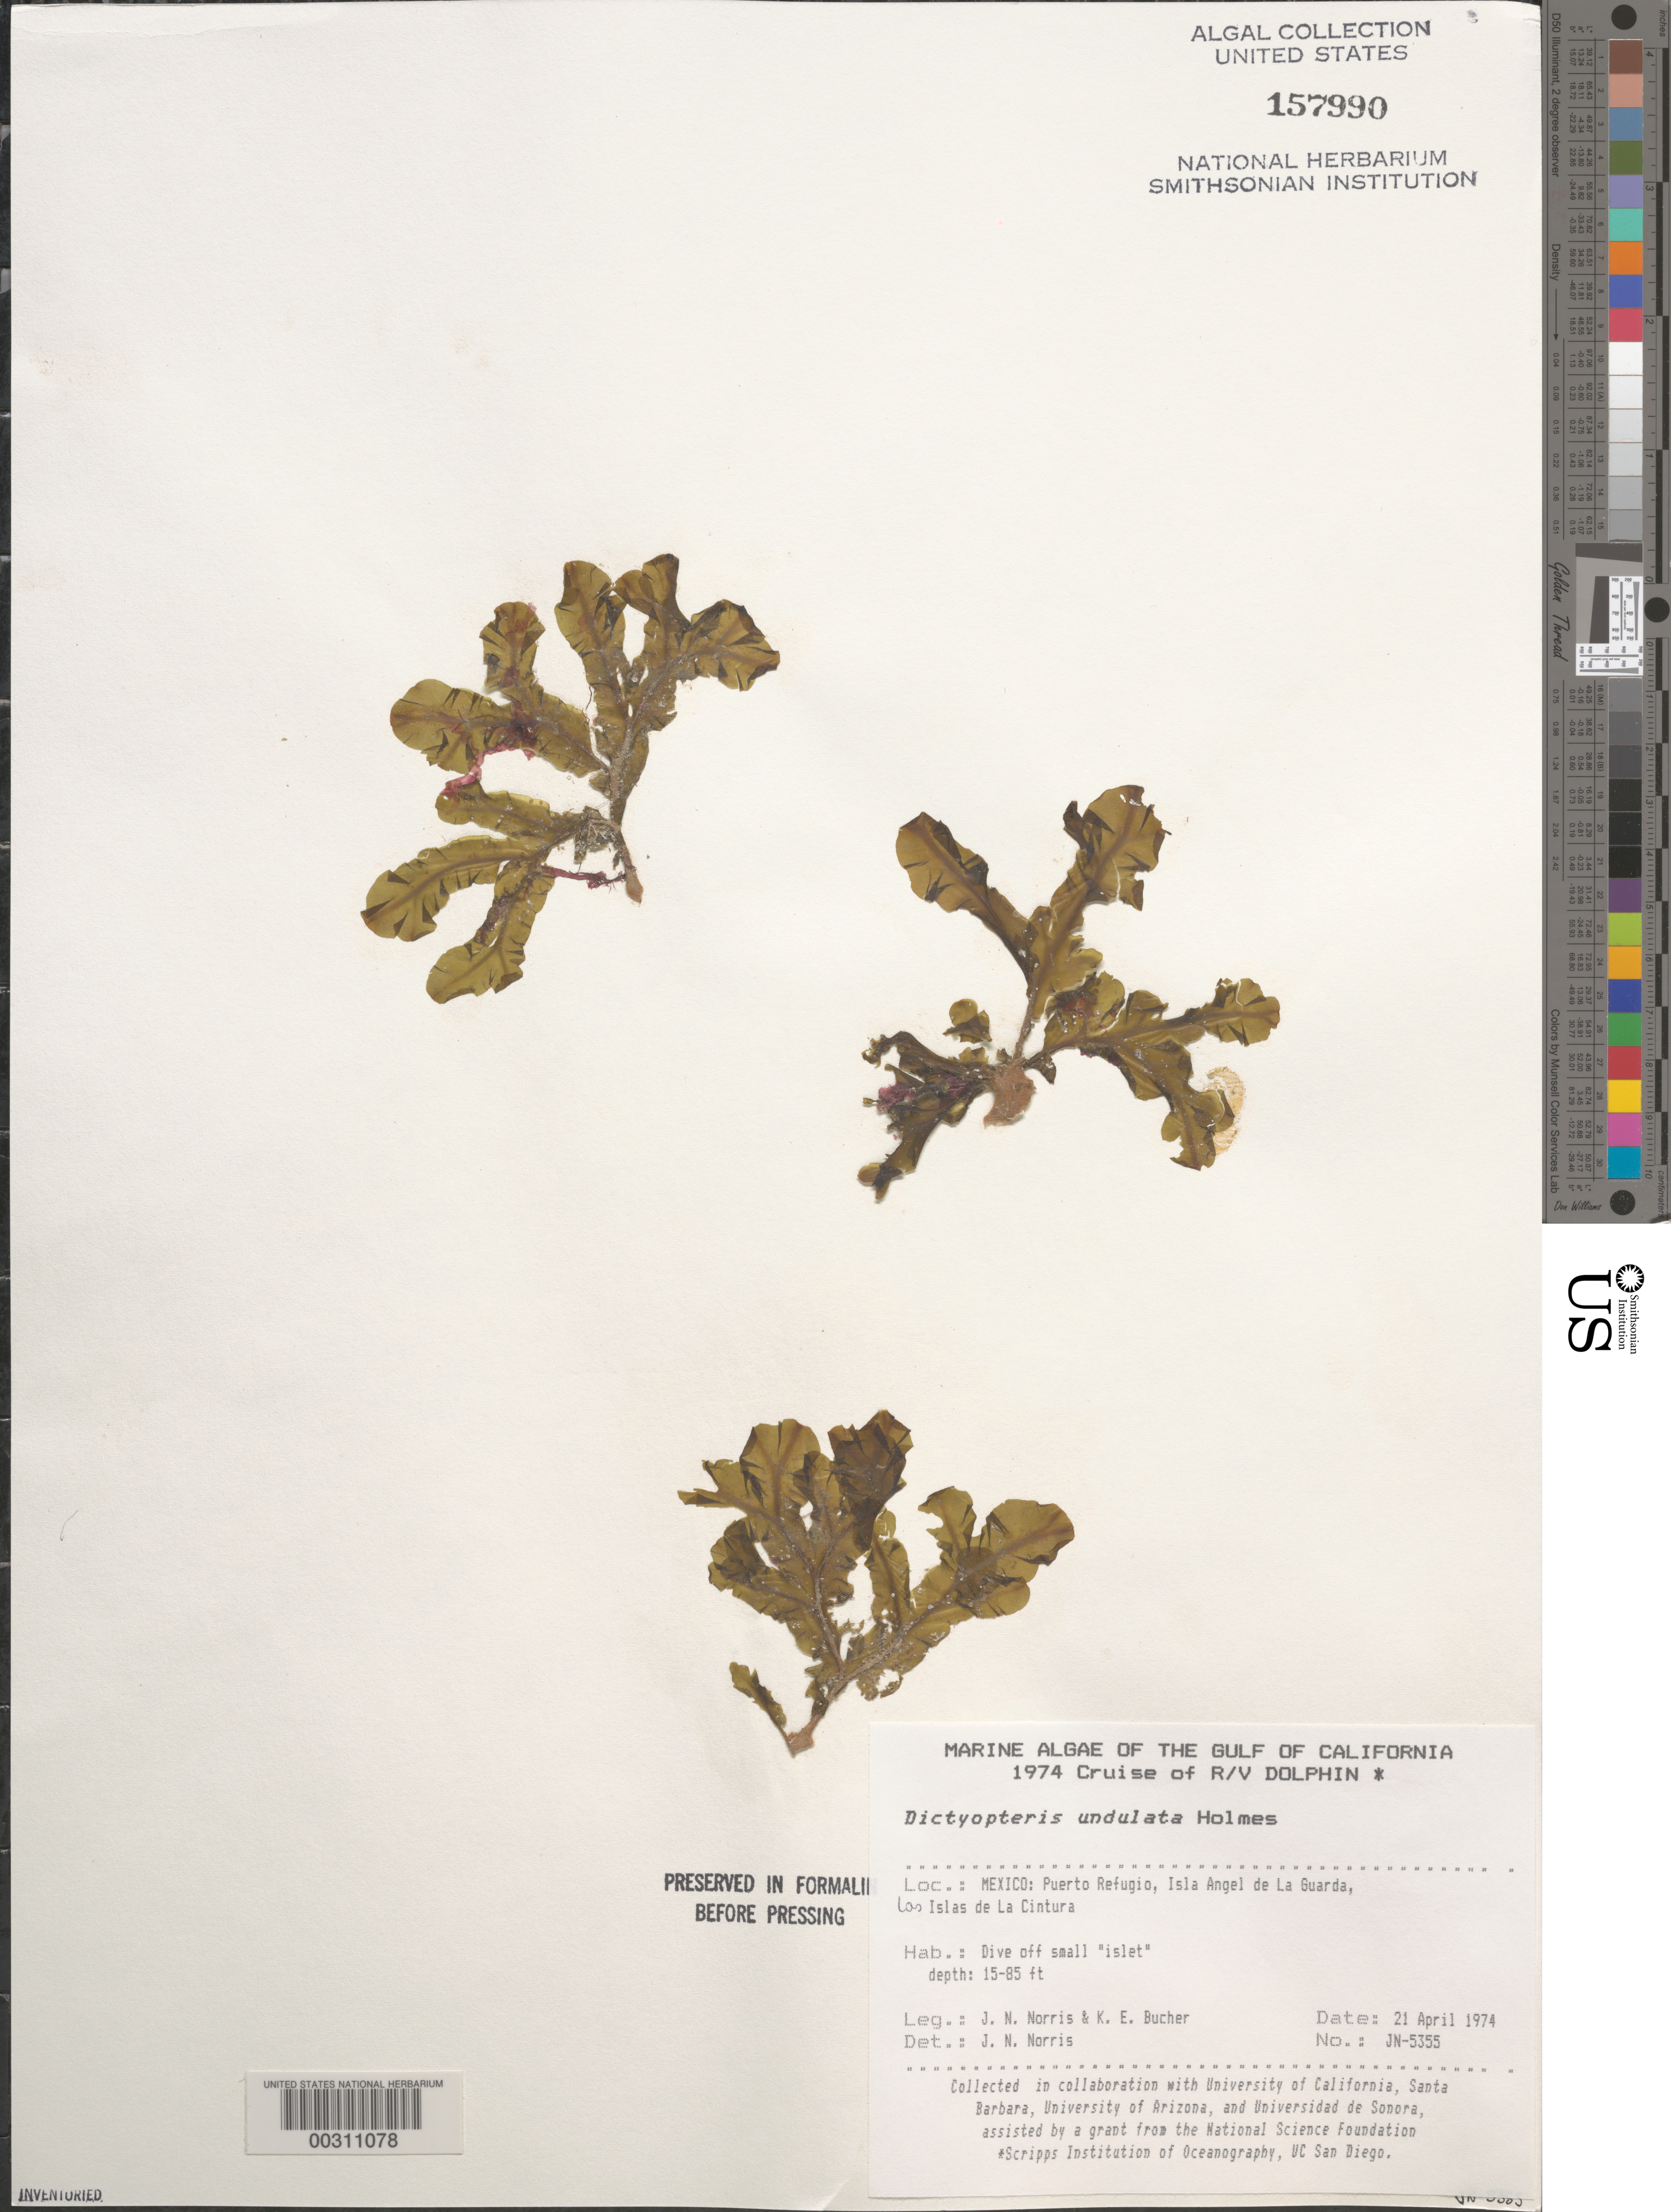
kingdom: Chromista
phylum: Ochrophyta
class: Phaeophyceae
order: Dictyotales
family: Dictyotaceae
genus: Dictyopteris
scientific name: Dictyopteris undulata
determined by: Norris, James N.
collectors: J. N. Norris & K. E. Bucher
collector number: JN-5355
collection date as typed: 21 Apr 1974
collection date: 1974-04-21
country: Mexico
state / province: Baja California Norte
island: Isla Angel de la Guarda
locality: Puerto Refugio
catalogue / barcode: US 157990